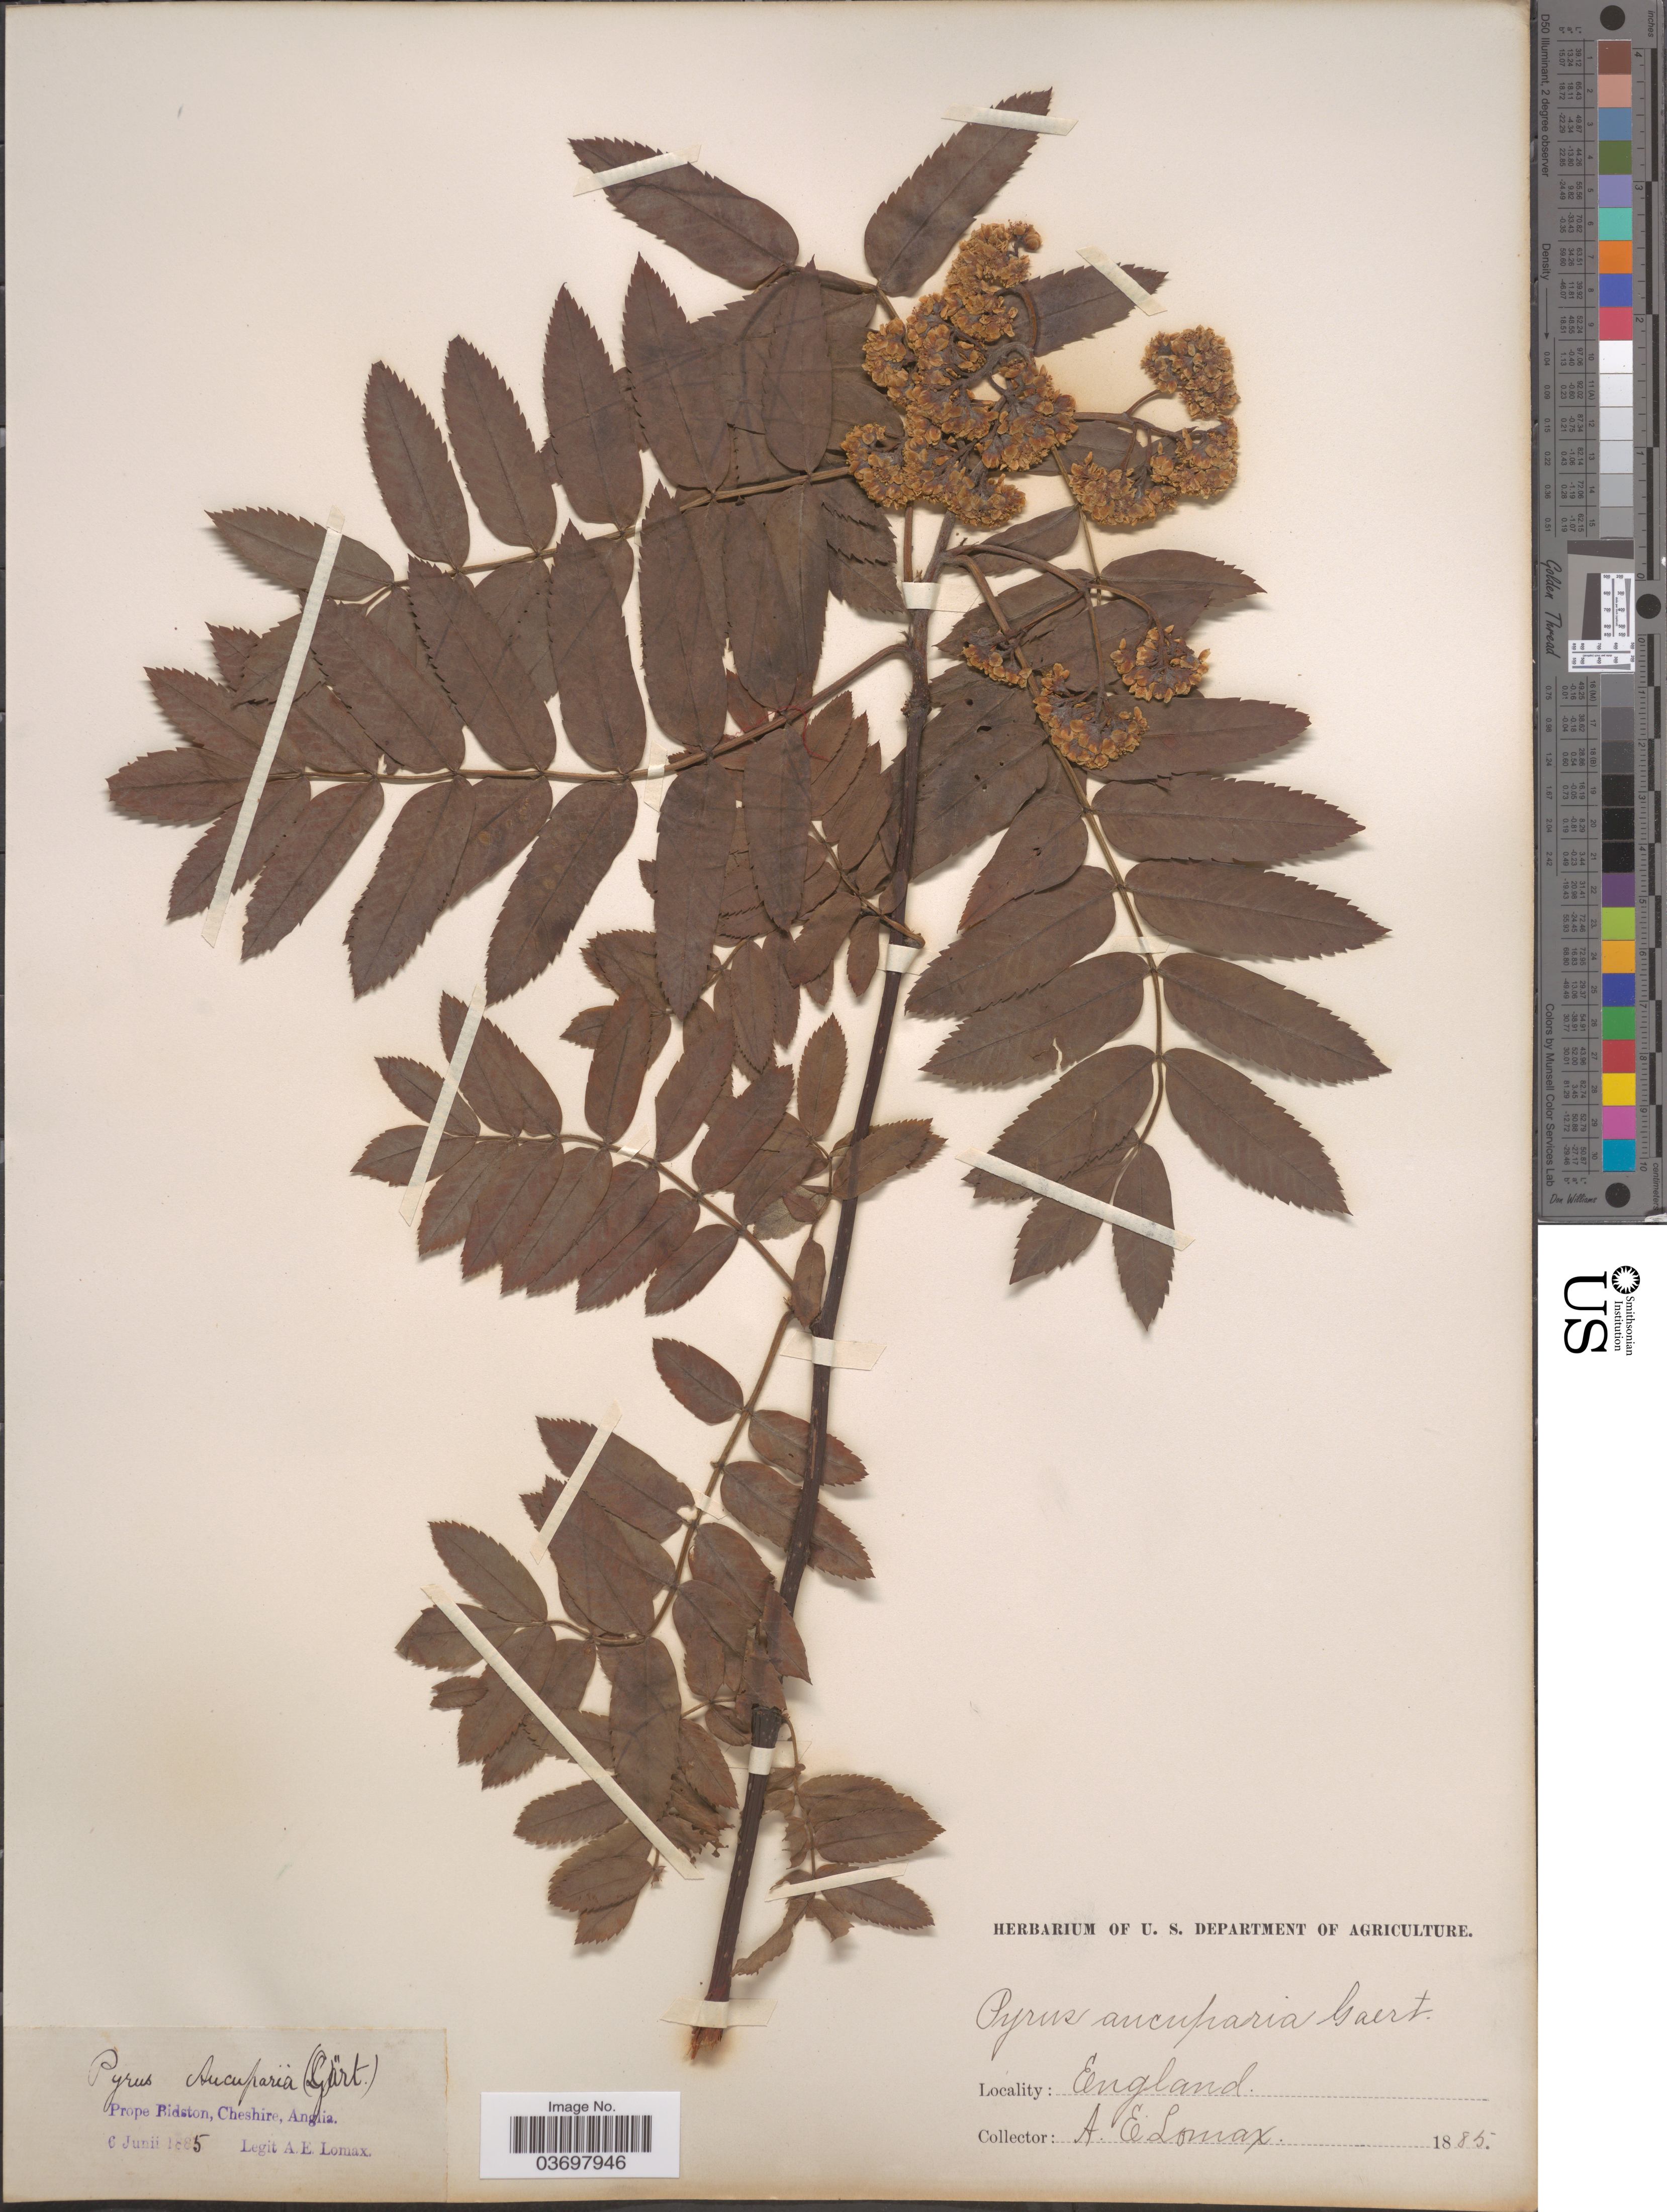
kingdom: Plantae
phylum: Tracheophyta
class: Magnoliopsida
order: Rosales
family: Rosaceae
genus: Sorbus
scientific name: Sorbus aucuparia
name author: L.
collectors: A. Lomax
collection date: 1885-06-06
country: United Kingdom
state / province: England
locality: Prope Bidston, Cheshire, Anglia.